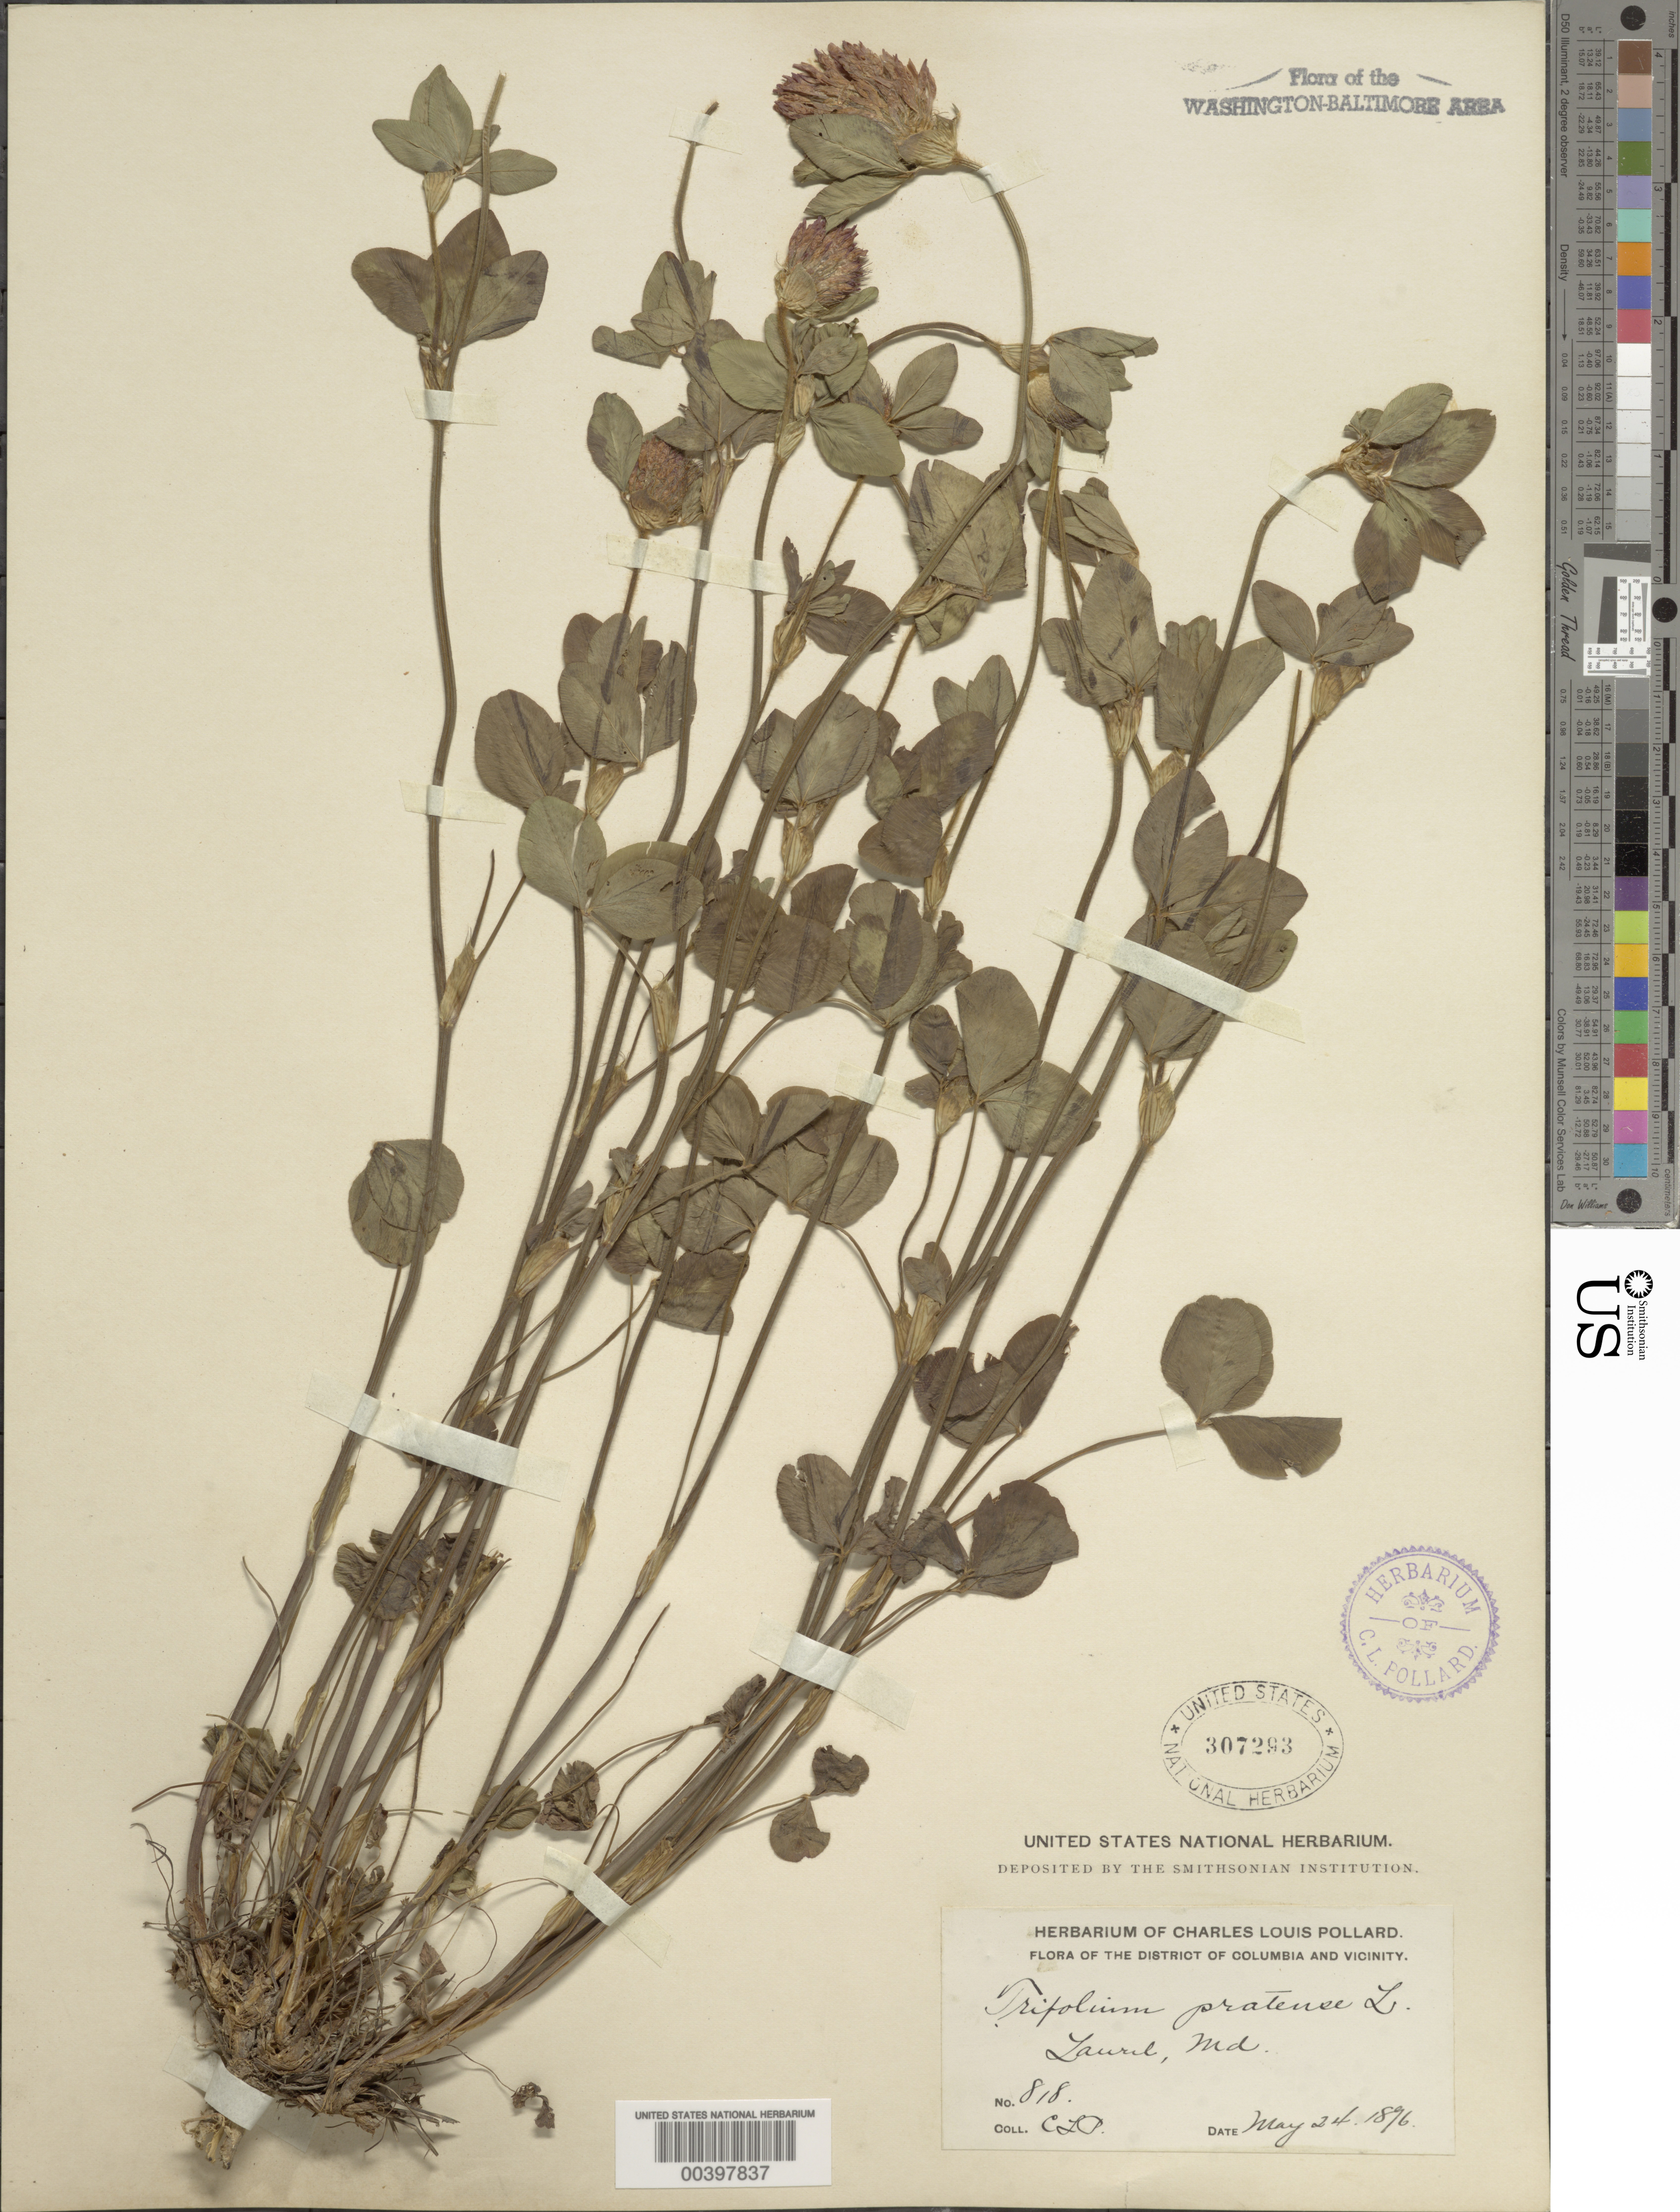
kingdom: Plantae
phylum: Tracheophyta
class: Magnoliopsida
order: Fabales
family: Fabaceae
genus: Trifolium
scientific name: Trifolium pratense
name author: L.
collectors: C. L. Pollard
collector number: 818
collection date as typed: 24 May 1896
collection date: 1896-05-24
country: United States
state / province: Maryland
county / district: Prince George's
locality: Laurel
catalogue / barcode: US 307293